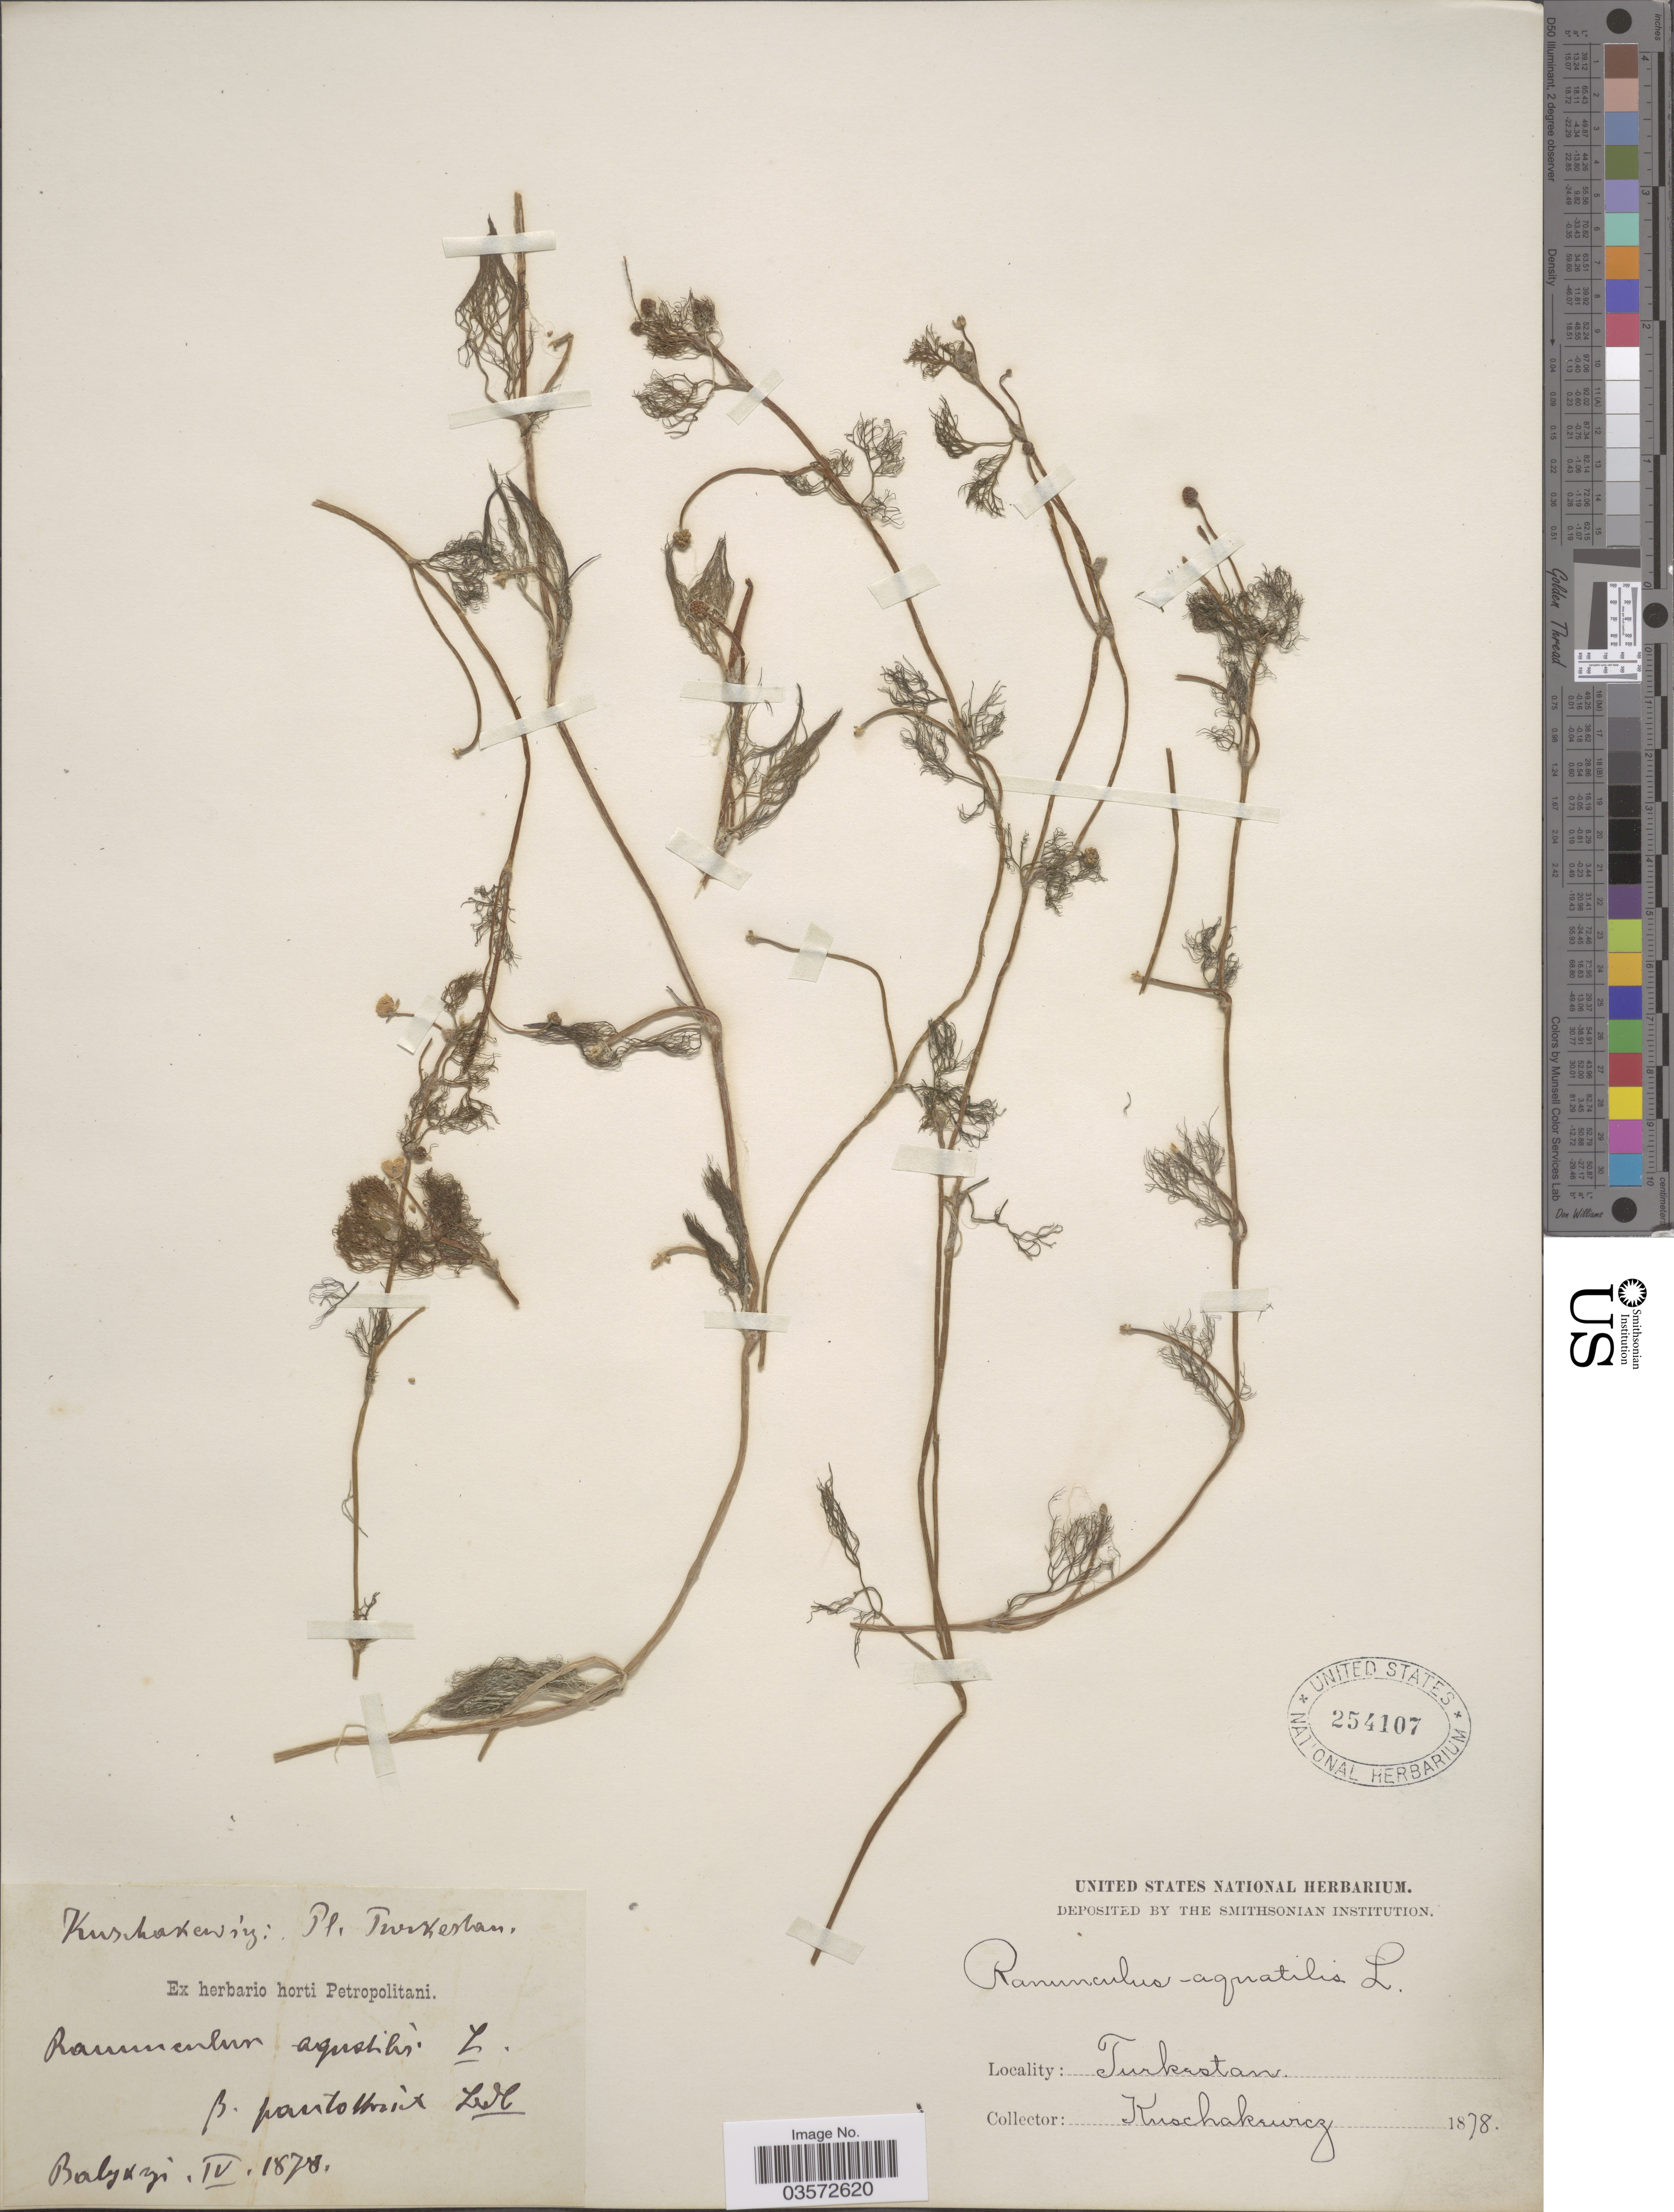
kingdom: Plantae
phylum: Tracheophyta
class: Magnoliopsida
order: Ranunculales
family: Ranunculaceae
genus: Ranunculus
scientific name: Ranunculus flaccidus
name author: Hook. f. & Thomson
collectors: -. Kuschakewicz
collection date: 1878-04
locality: Balyoryi. [interpreted] Turkestan.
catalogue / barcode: US 254107